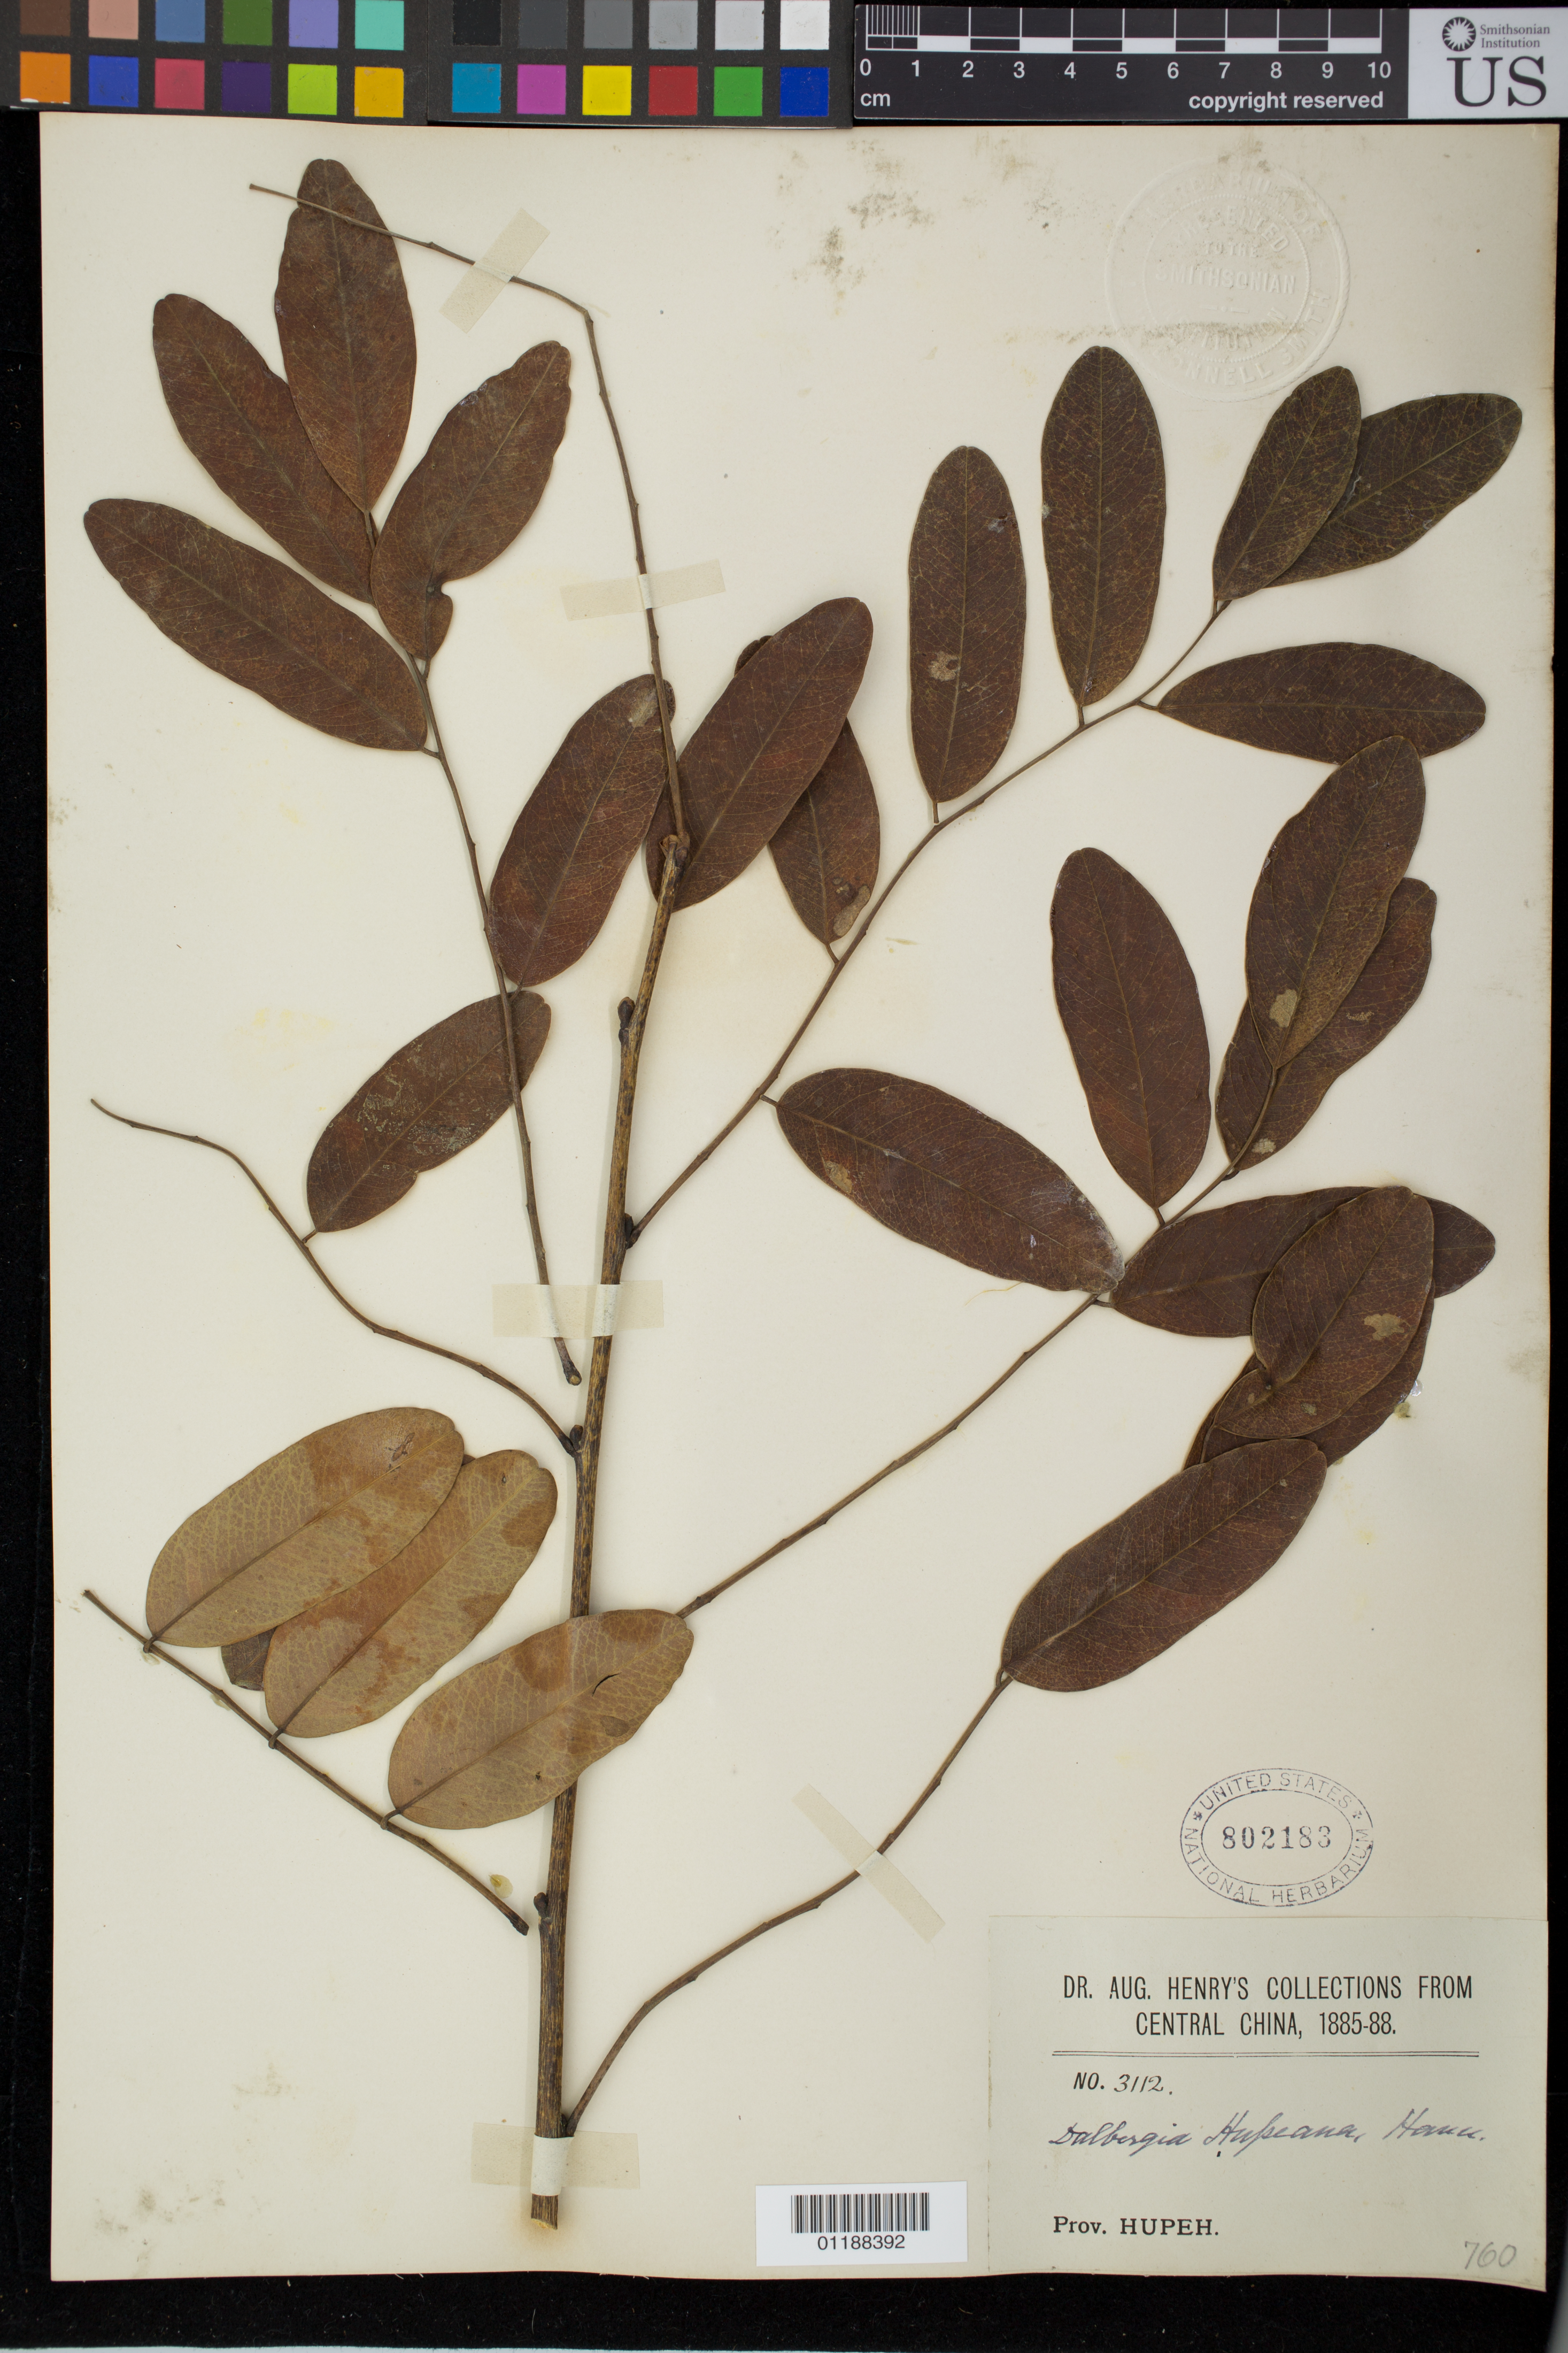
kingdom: Plantae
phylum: Tracheophyta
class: Magnoliopsida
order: Fabales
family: Fabaceae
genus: Dalbergia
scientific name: Dalbergia hupeana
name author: Hance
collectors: A. Henry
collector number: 3112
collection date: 1885/1888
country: China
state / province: Hubei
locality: Central China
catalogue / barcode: US 802183